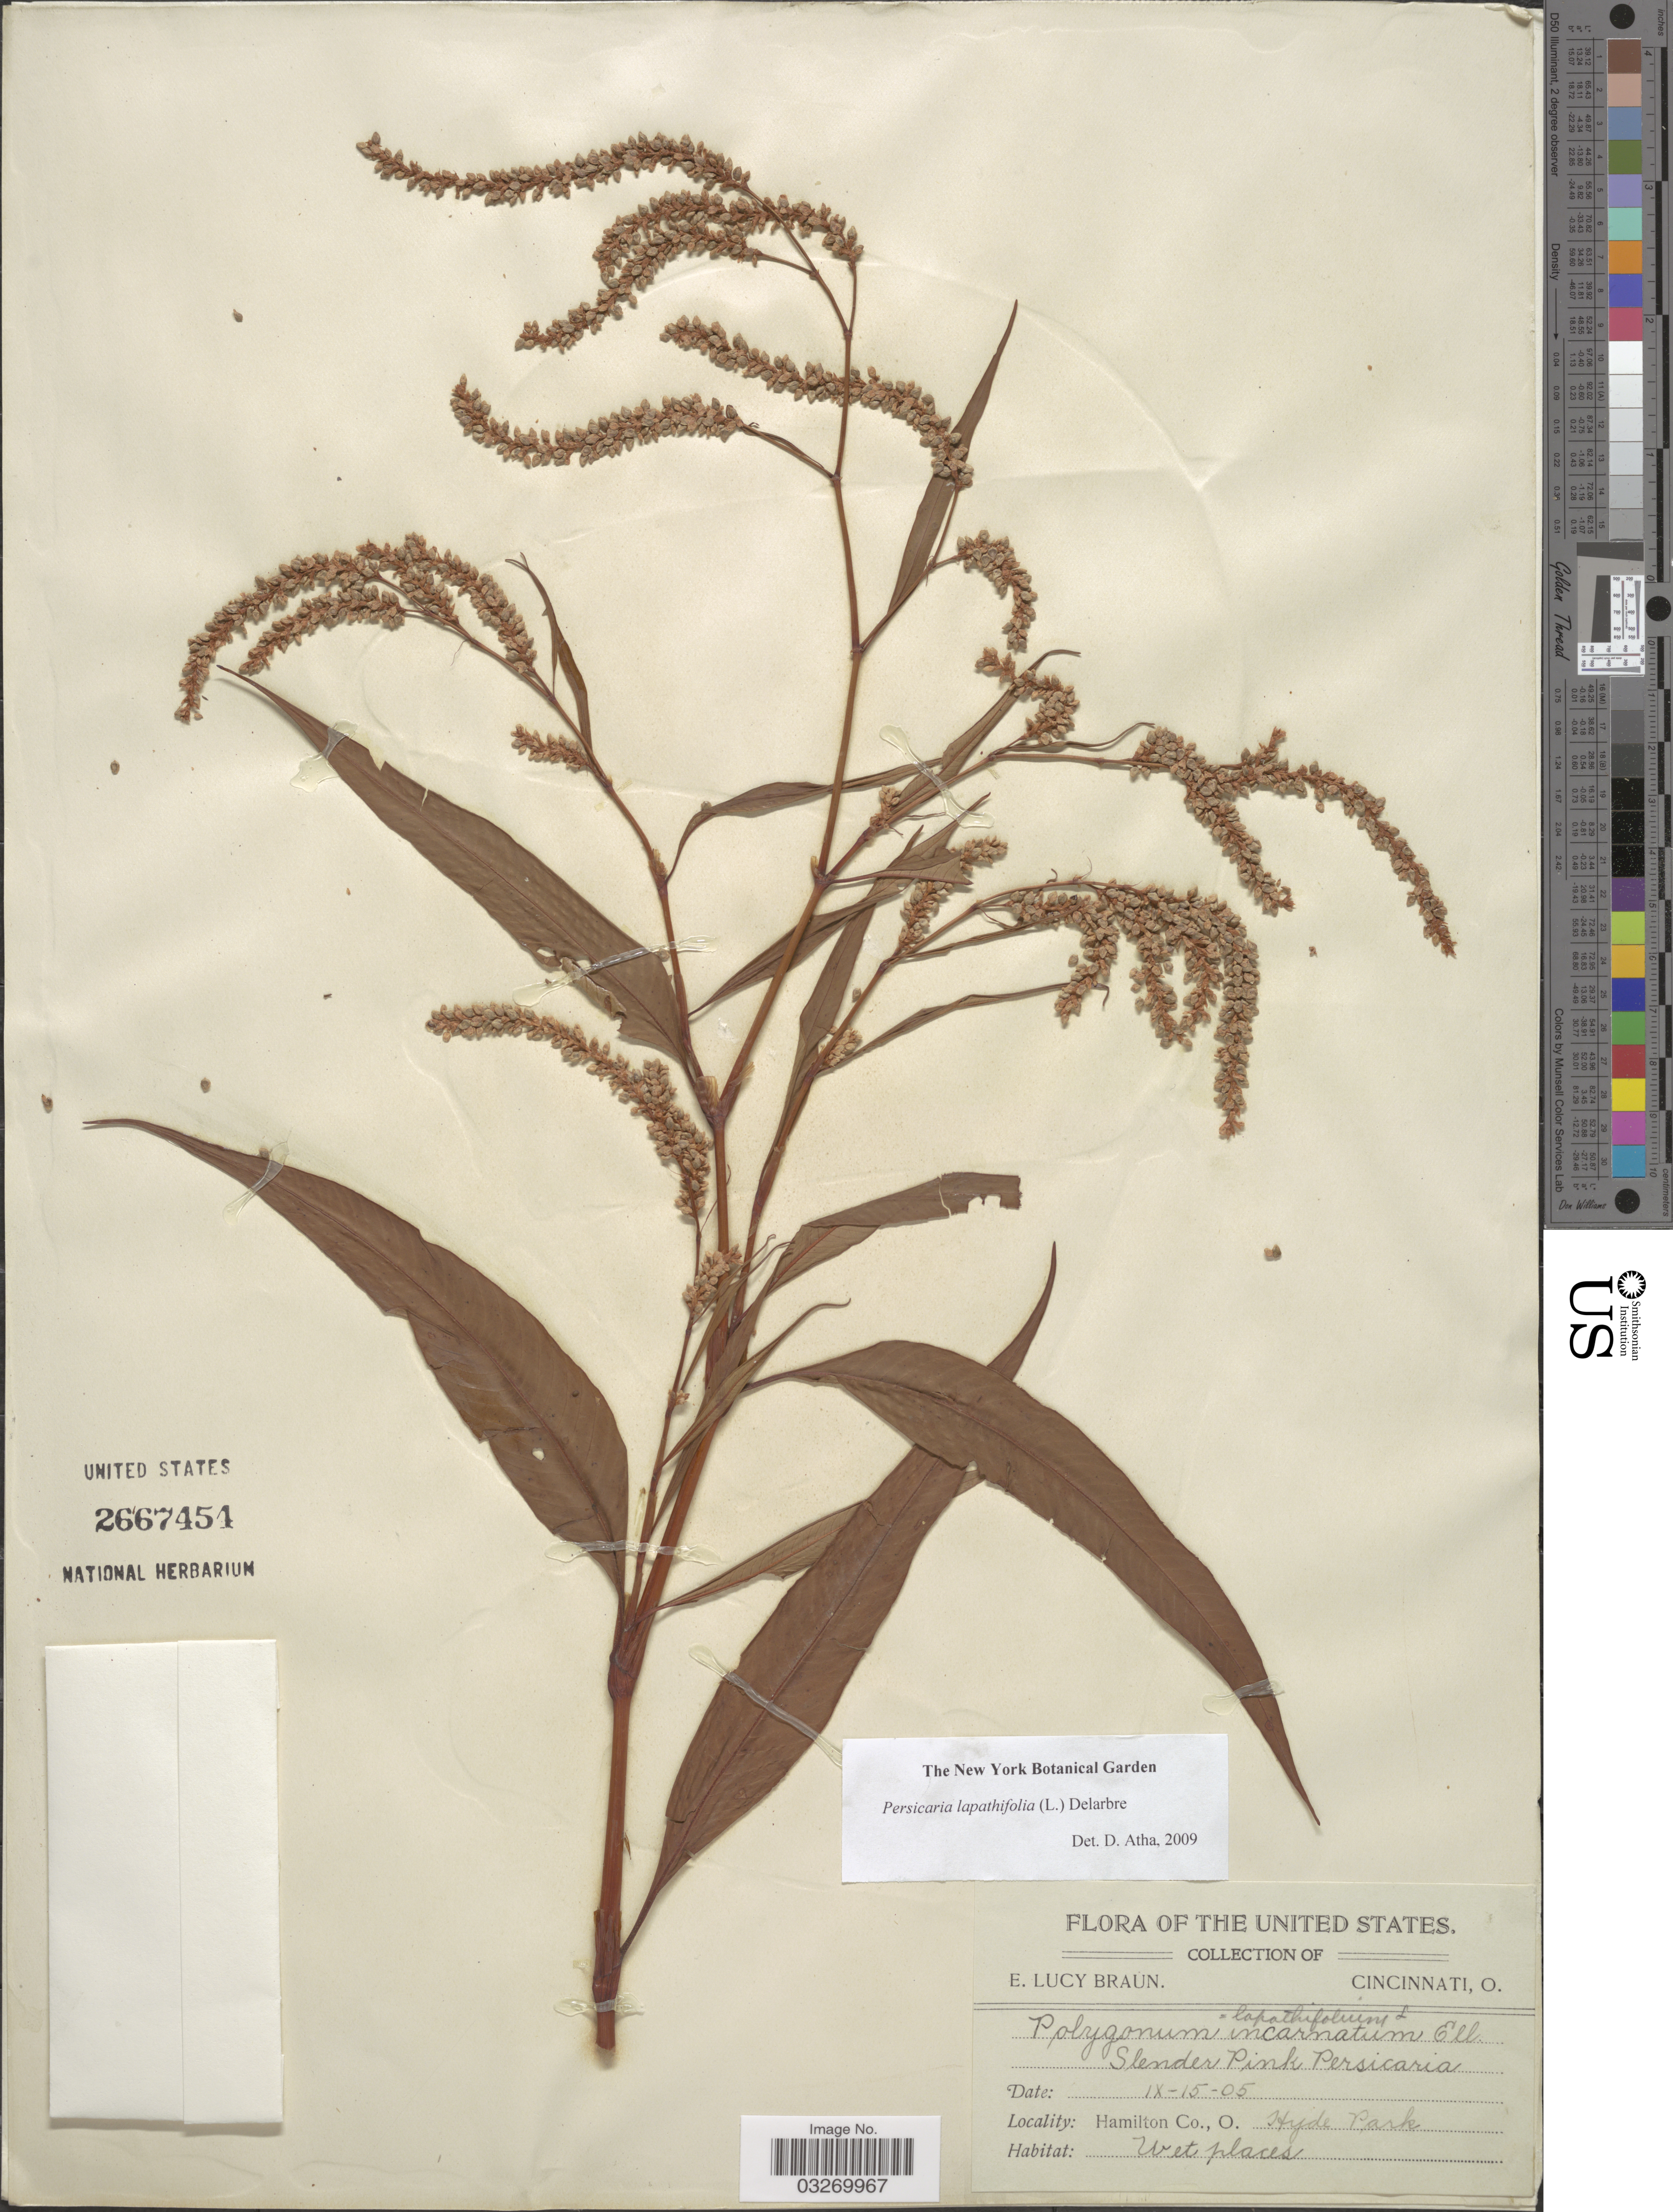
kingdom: Plantae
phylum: Tracheophyta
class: Magnoliopsida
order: Caryophyllales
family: Polygonaceae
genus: Persicaria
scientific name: Persicaria lapathifolia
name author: (L.) Delarbre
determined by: Atha, D. E.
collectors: E. L. Braun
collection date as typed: Transcribed d/m/y: 15/9/5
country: United States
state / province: Ohio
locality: Hamilton Co. Hyde Park.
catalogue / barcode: US 2667454